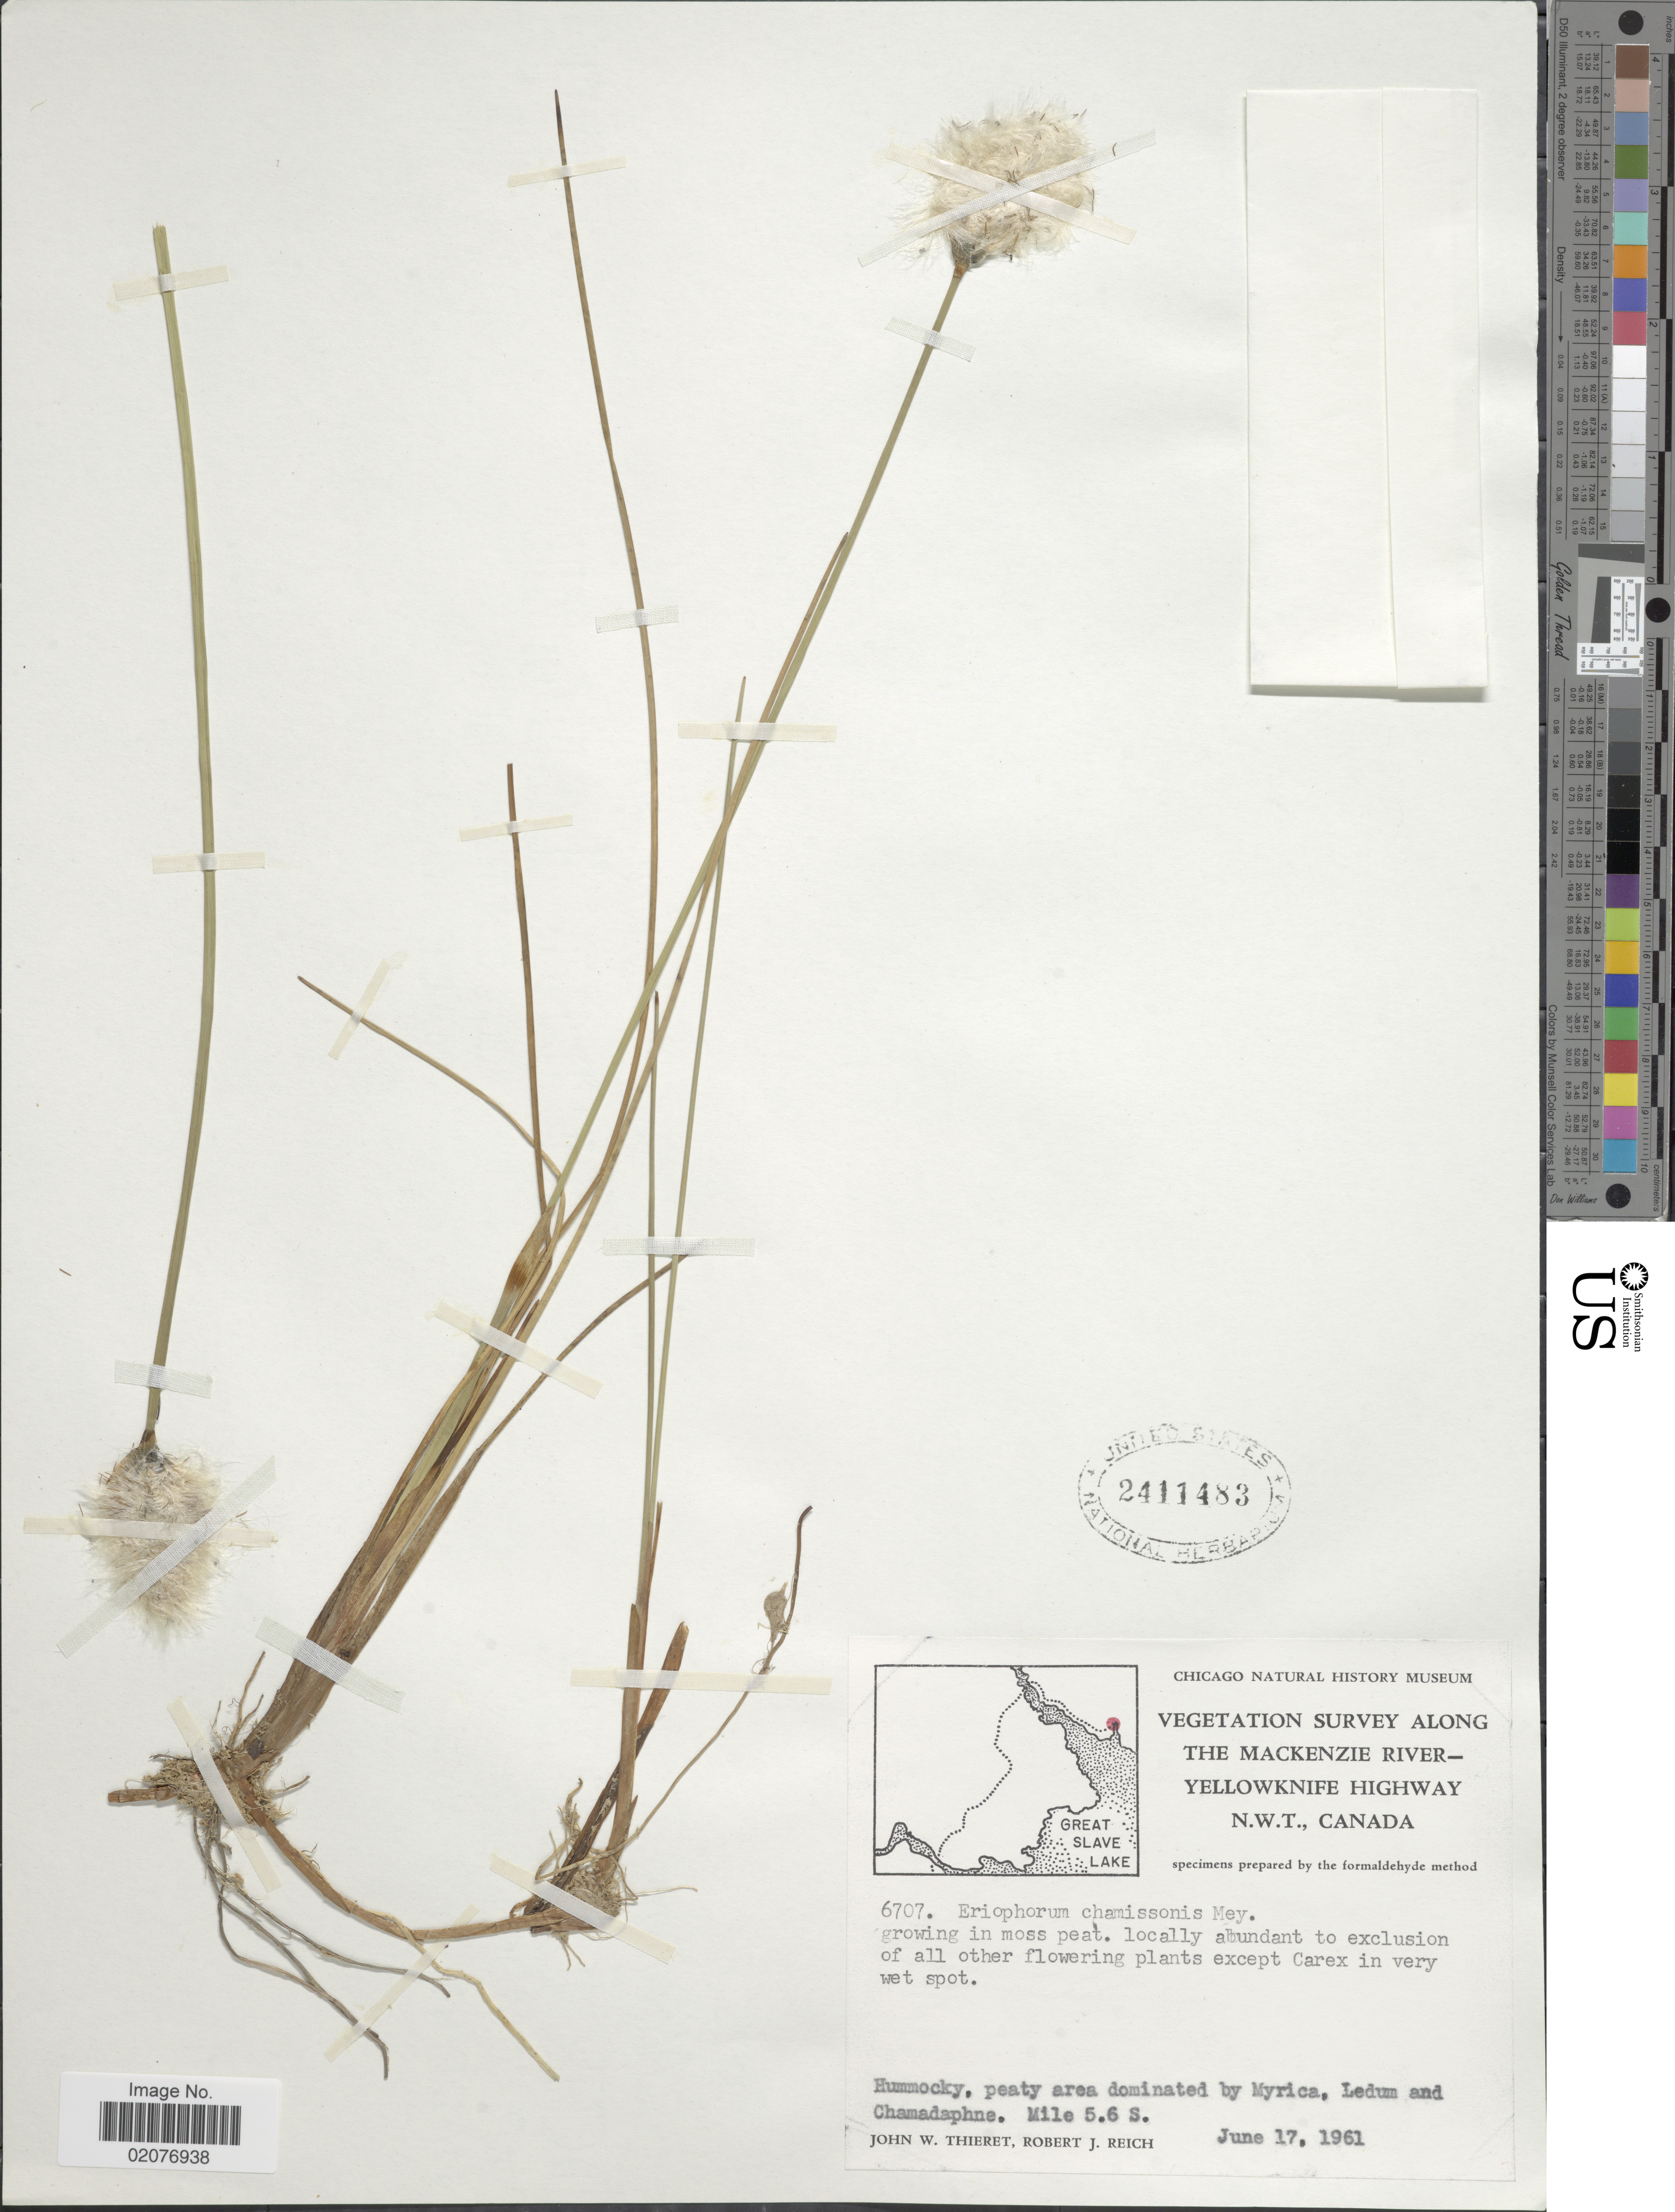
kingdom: Plantae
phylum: Tracheophyta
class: Liliopsida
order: Poales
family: Cyperaceae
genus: Eriophorum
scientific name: Eriophorum chamissonis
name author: C.A. Mey.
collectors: J. W. Thieret & R. Reich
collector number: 6707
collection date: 1961-06-17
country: Canada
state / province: Northwest Territories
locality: Vegetation Survey along The Mackenzie River-Yellowknife Highway, Hummocky, peaty area dominated by Myrica, Ledum and Chamadaphne. Mile 5.6 S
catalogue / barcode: US 2411483